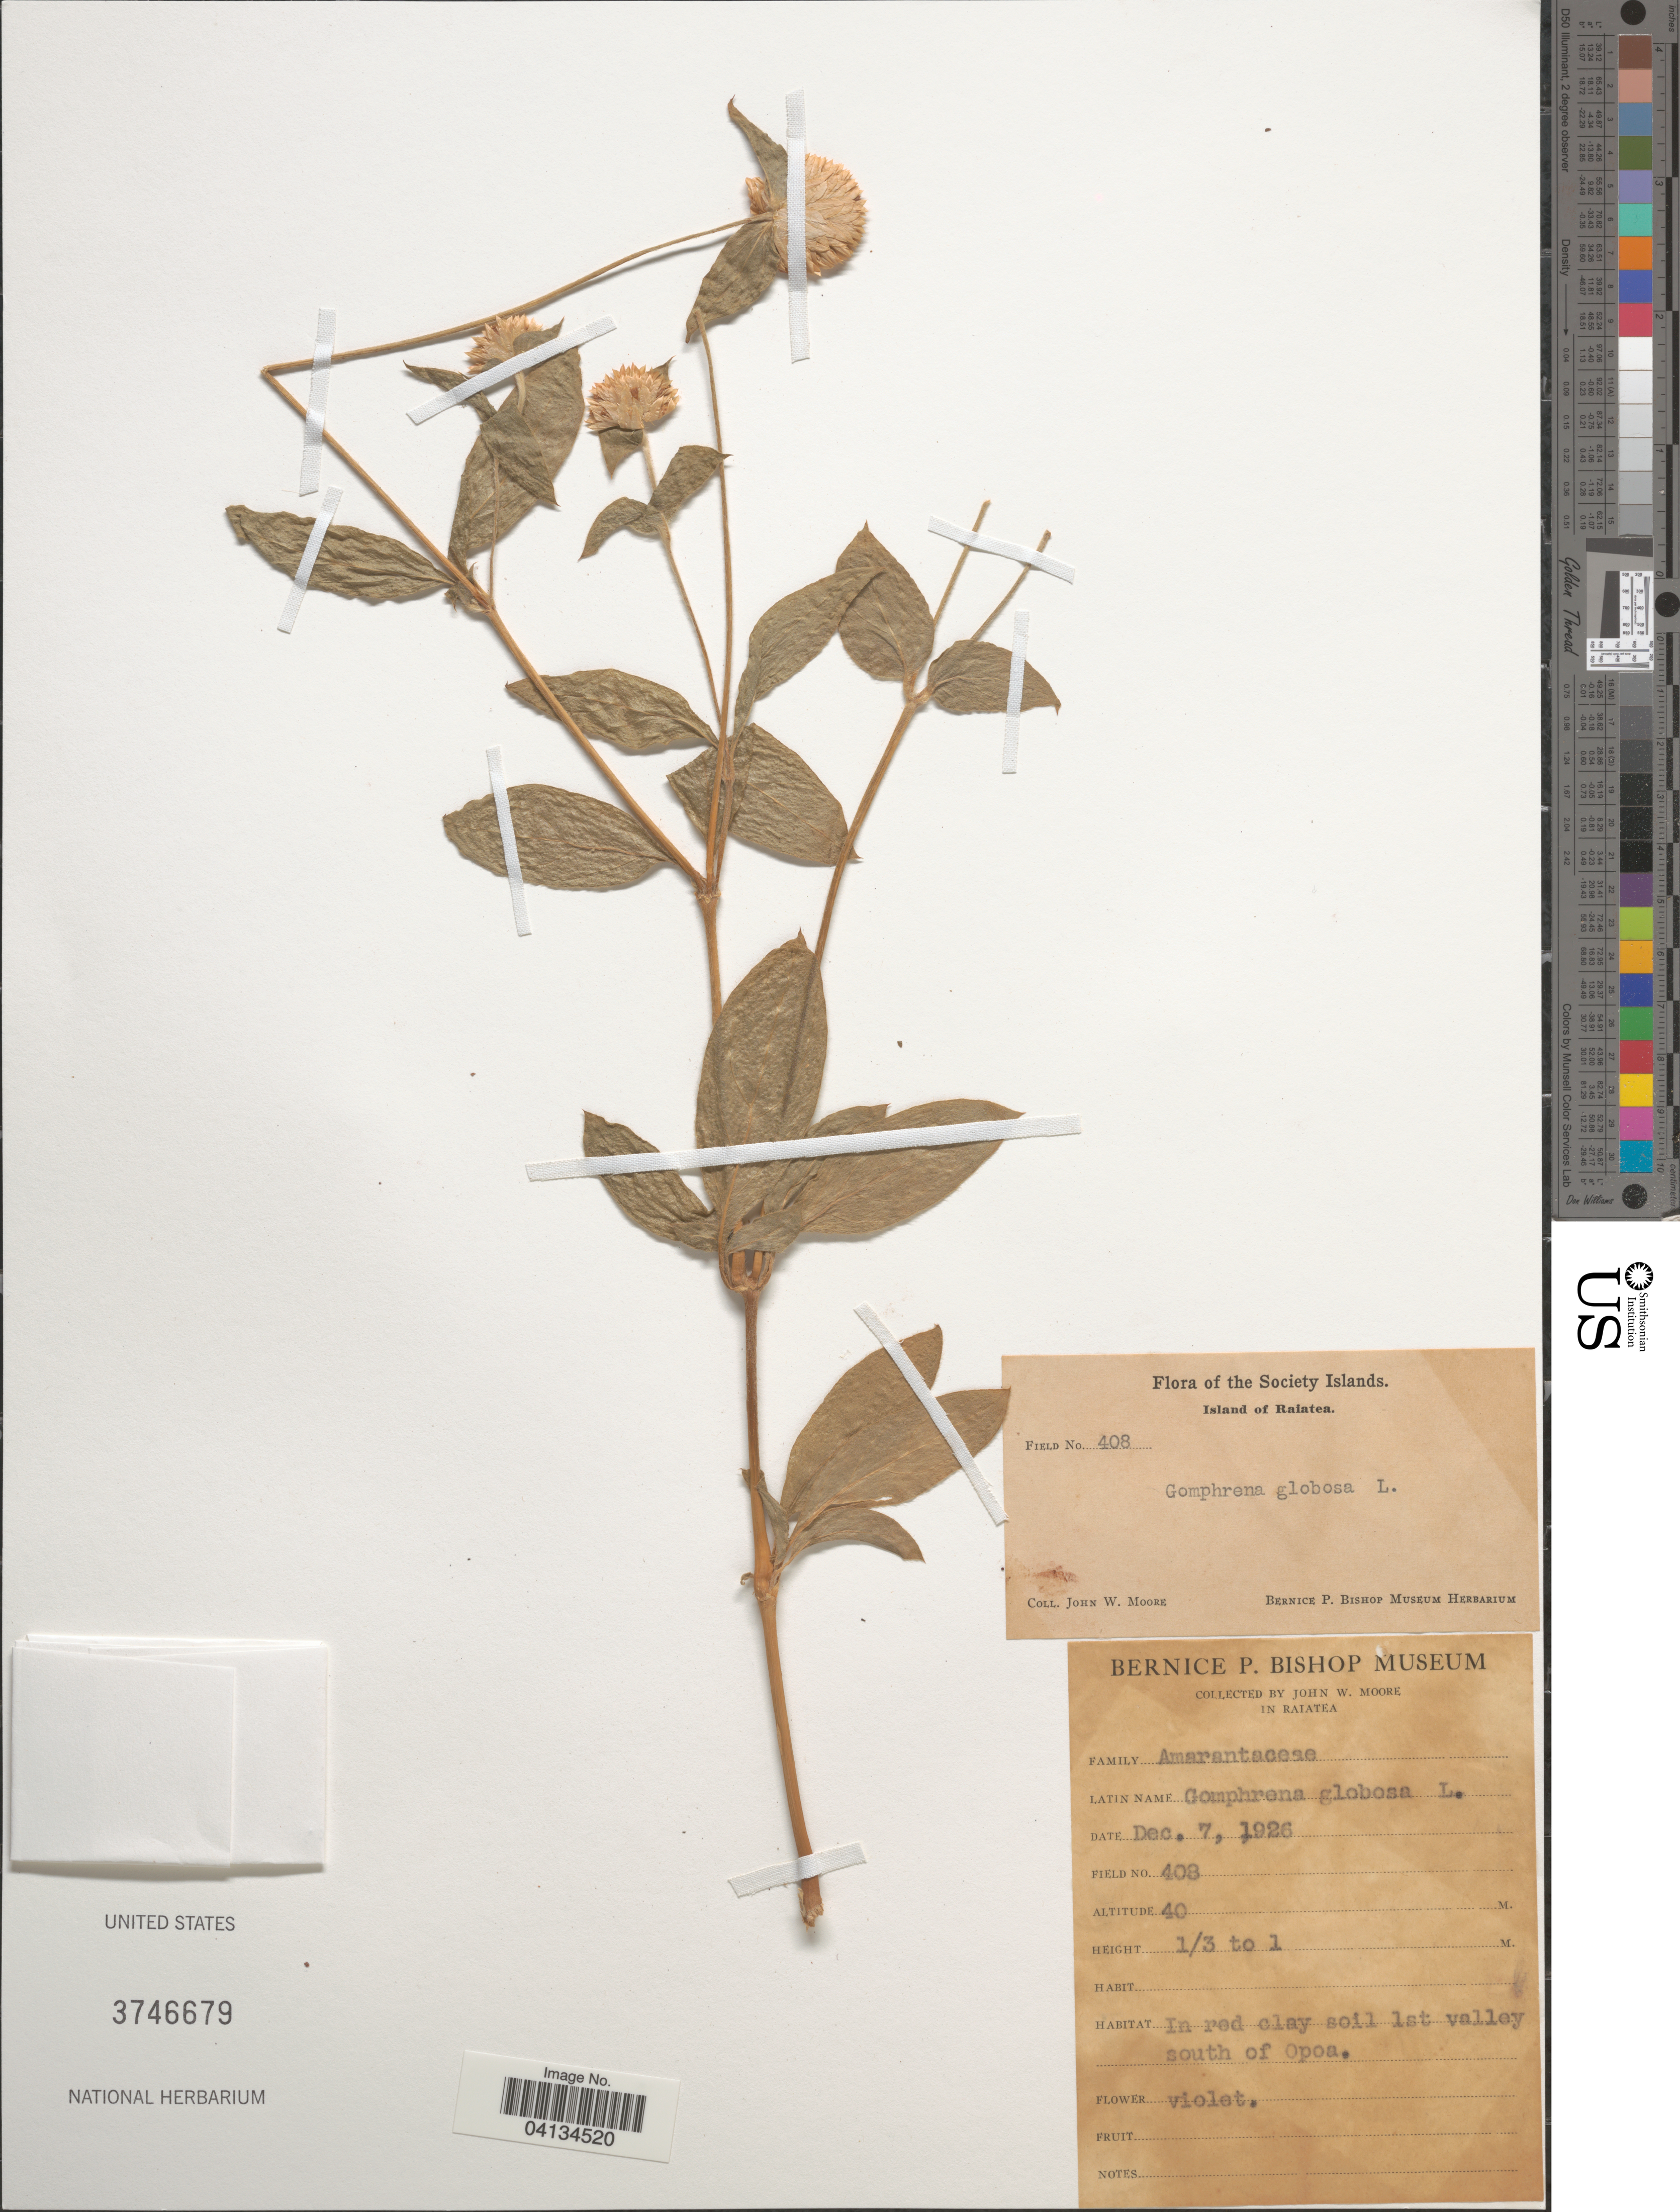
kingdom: Plantae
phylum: Tracheophyta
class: Magnoliopsida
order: Caryophyllales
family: Amaranthaceae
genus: Gomphrena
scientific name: Gomphrena globosa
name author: L.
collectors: J. Moore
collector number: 408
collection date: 1926-12-07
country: French Polynesia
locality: The Society Islands. Island of Raiatea. In red clay soil 1st valley south of Opoa.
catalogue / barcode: US 3746679